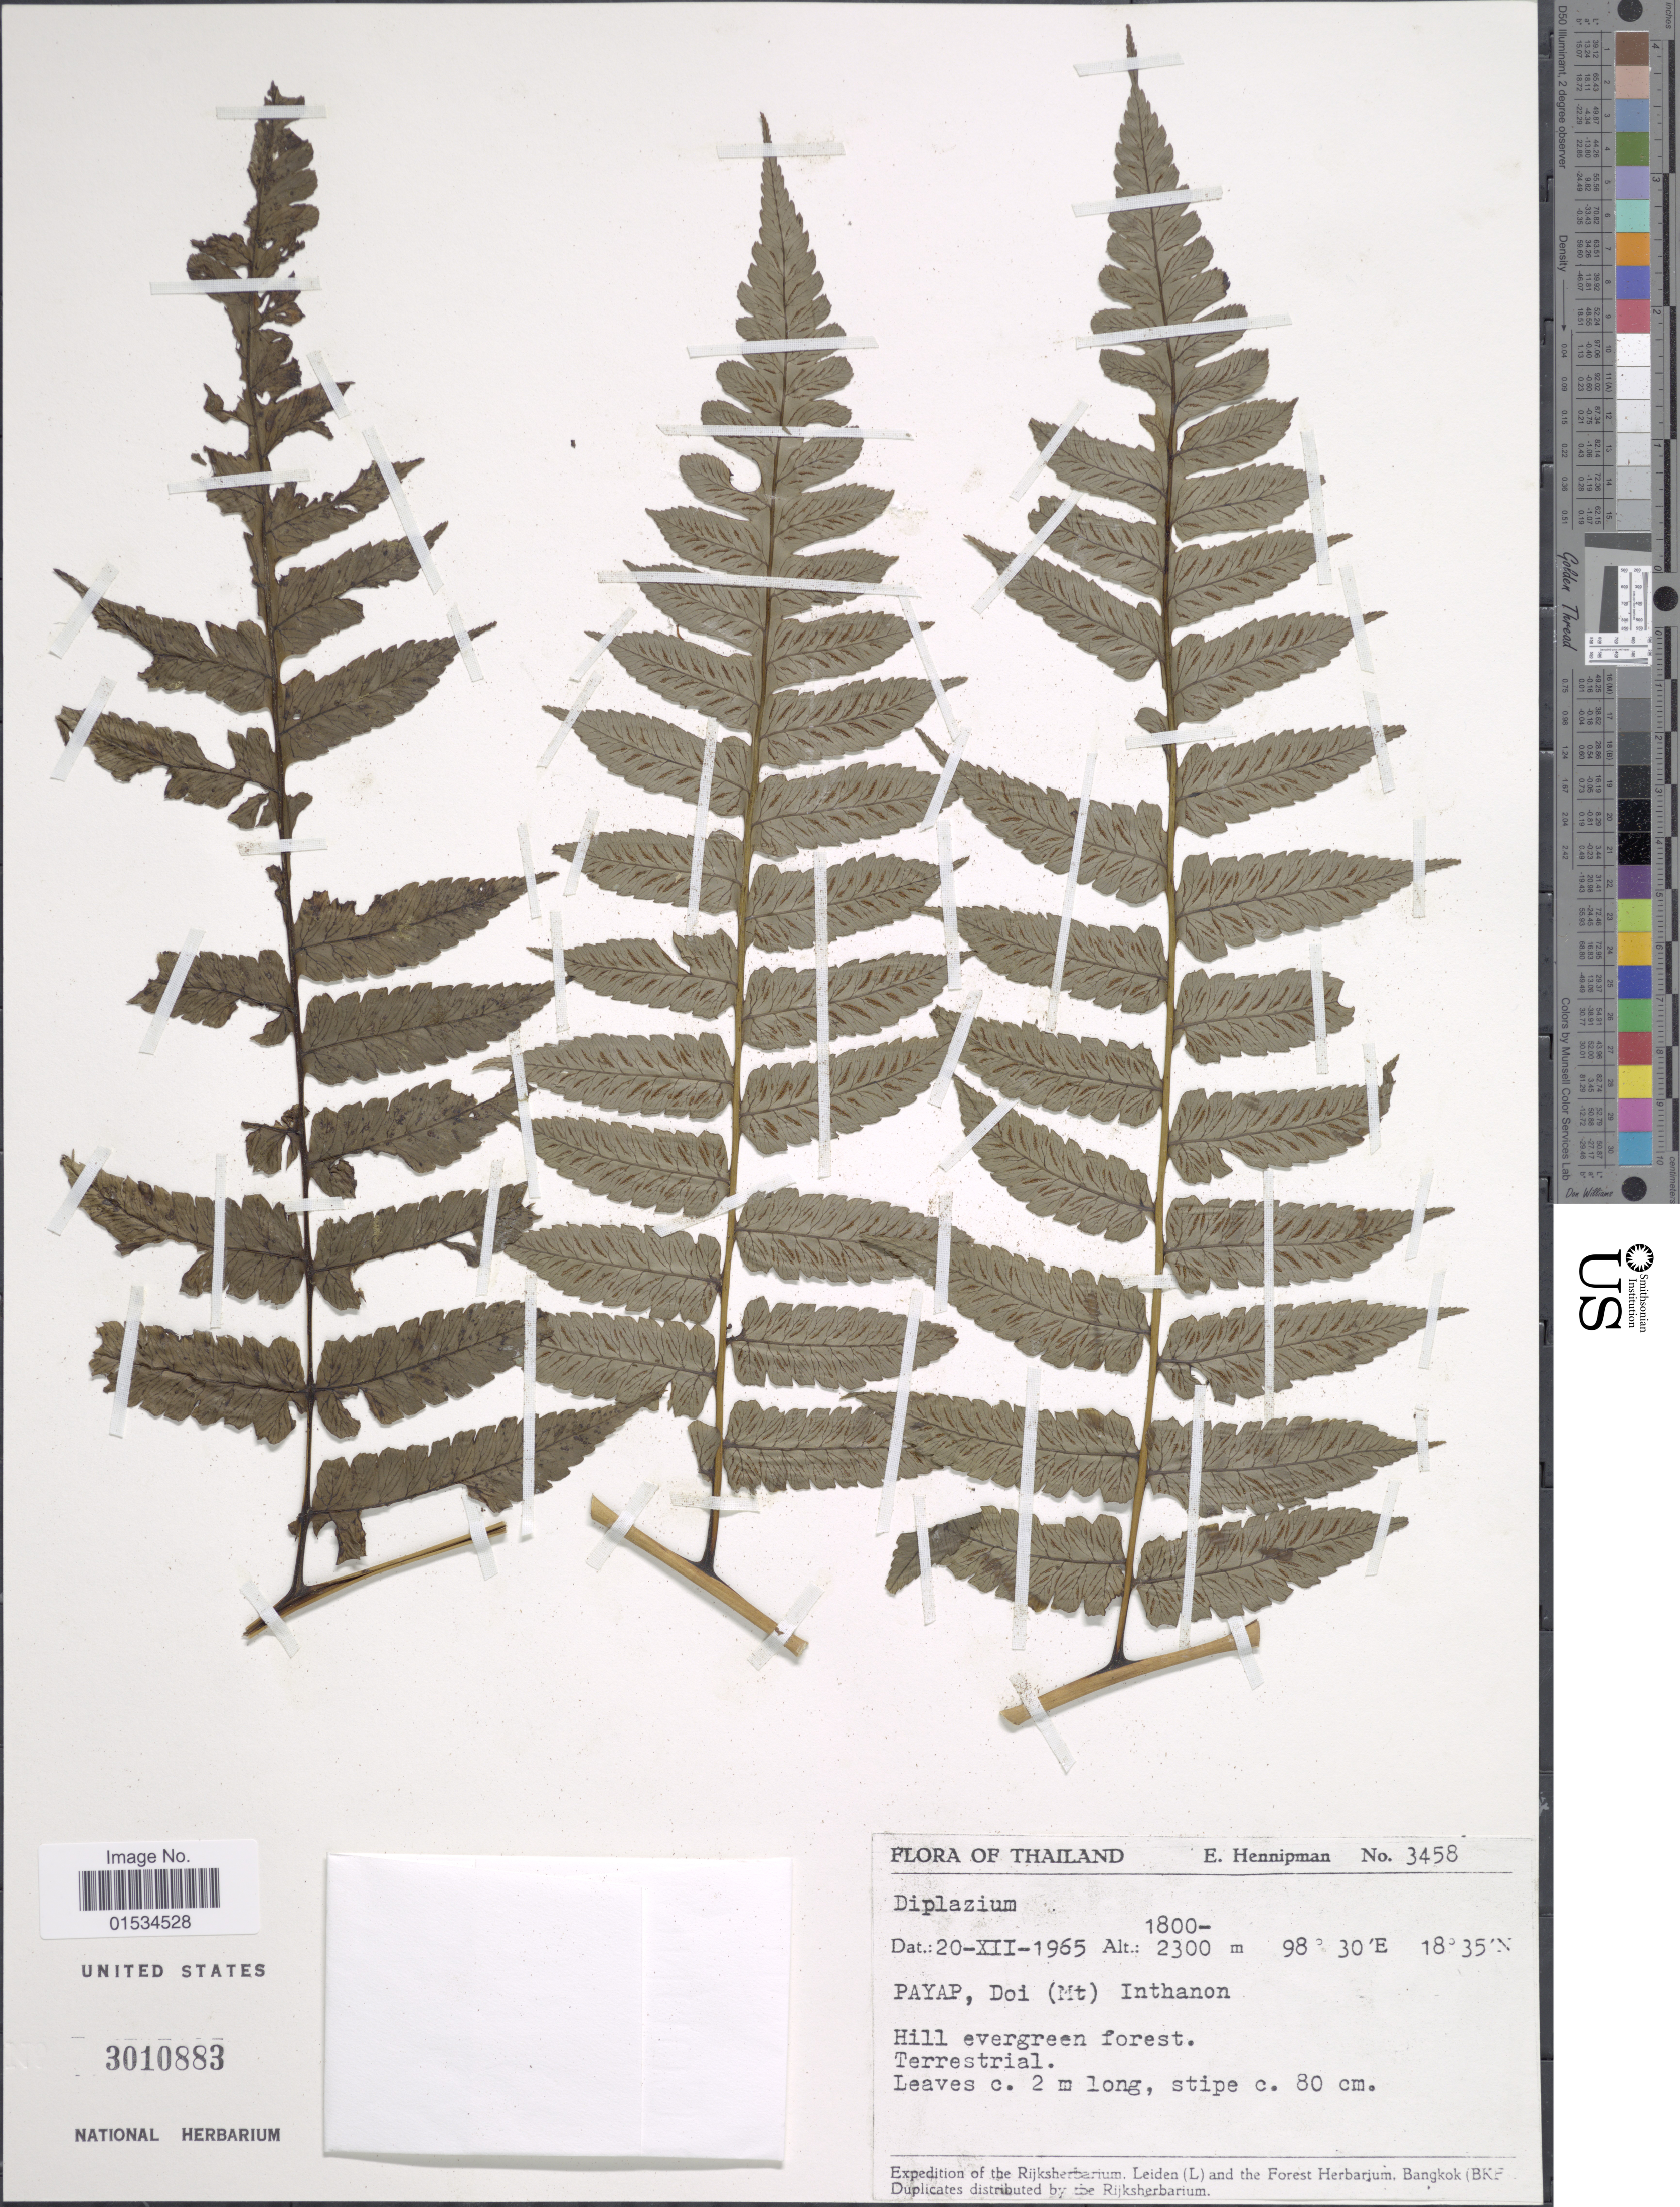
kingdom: Plantae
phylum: Tracheophyta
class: Polypodiopsida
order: Polypodiales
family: Athyriaceae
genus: Diplazium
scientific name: Diplazium sp.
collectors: E. Hennipman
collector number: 3458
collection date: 1965-12-20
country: Thailand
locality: Payap, Doi (Mt) Inthanon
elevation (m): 1800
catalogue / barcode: US 3010883